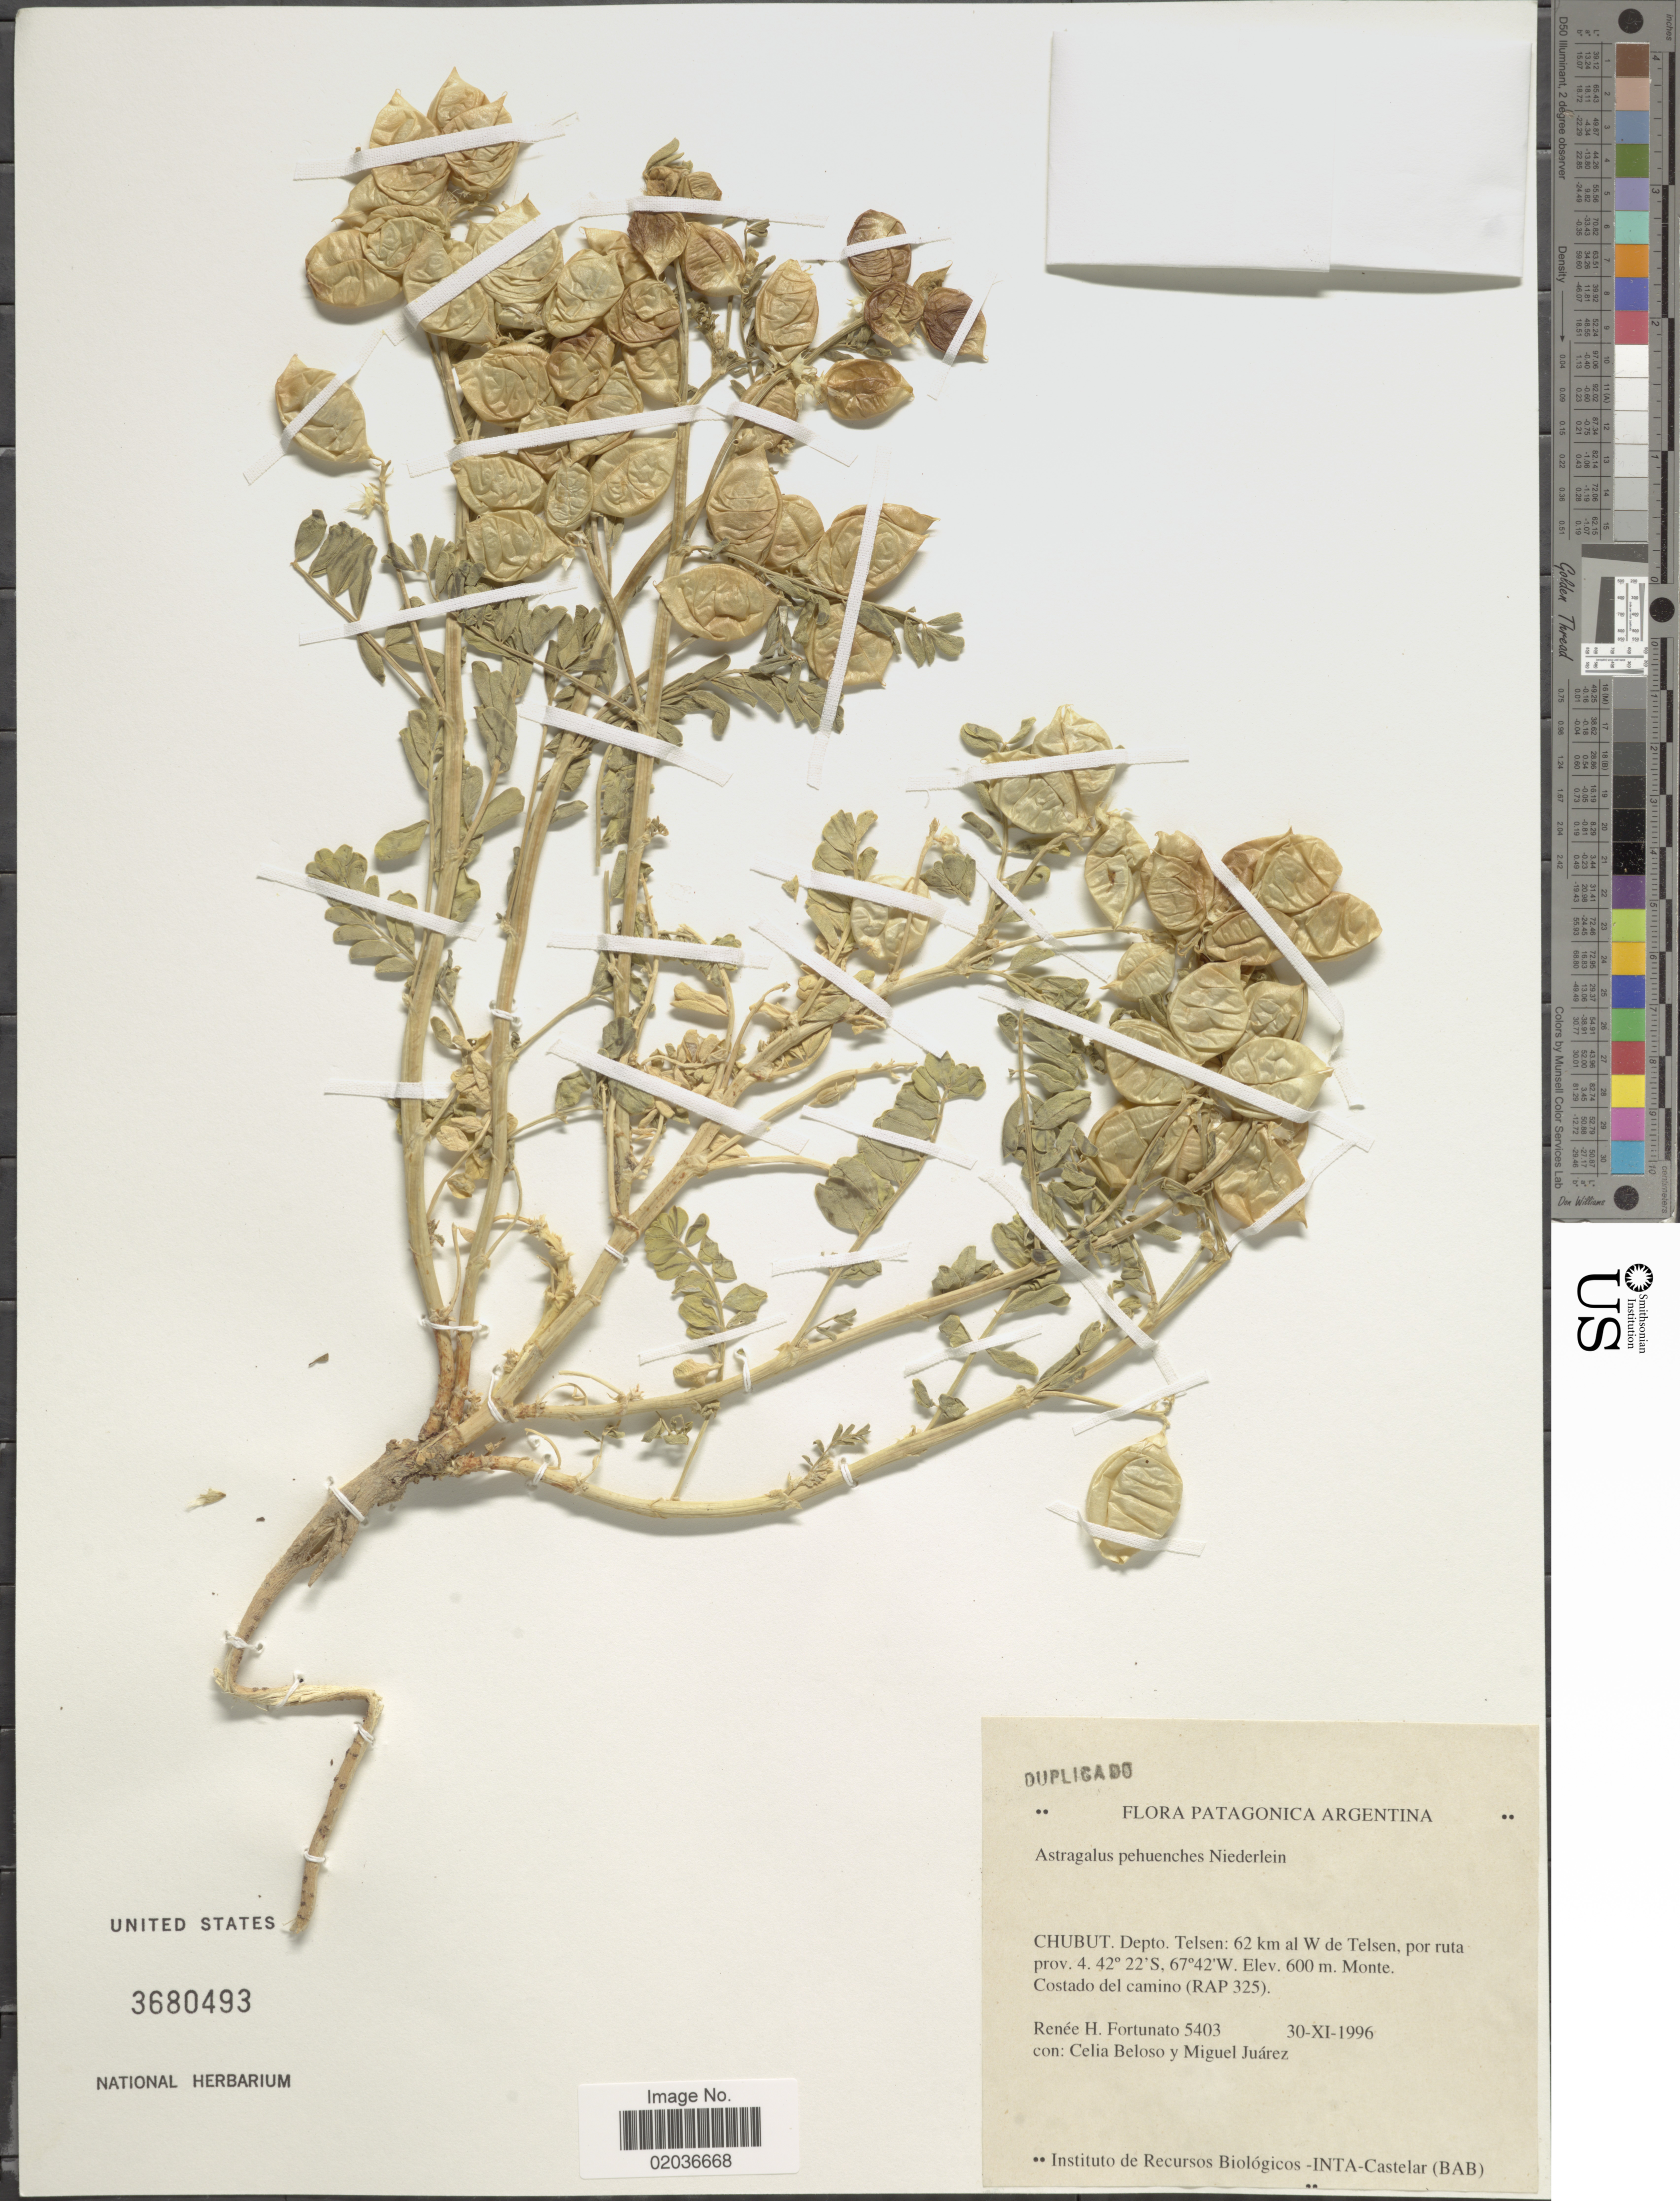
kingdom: Plantae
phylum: Tracheophyta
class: Magnoliopsida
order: Fabales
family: Fabaceae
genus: Astragalus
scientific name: Astragalus pehuenches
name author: Niederl.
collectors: R. H. Fortunato, C. Beloso & M. Juarez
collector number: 5403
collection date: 1996-11-30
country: Argentina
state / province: Chubut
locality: Depto. Telsen: 62 km al W de Telsen, por ruta prov. Monte, Costado del camino (RAP 325)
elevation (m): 600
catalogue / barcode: US 3680493